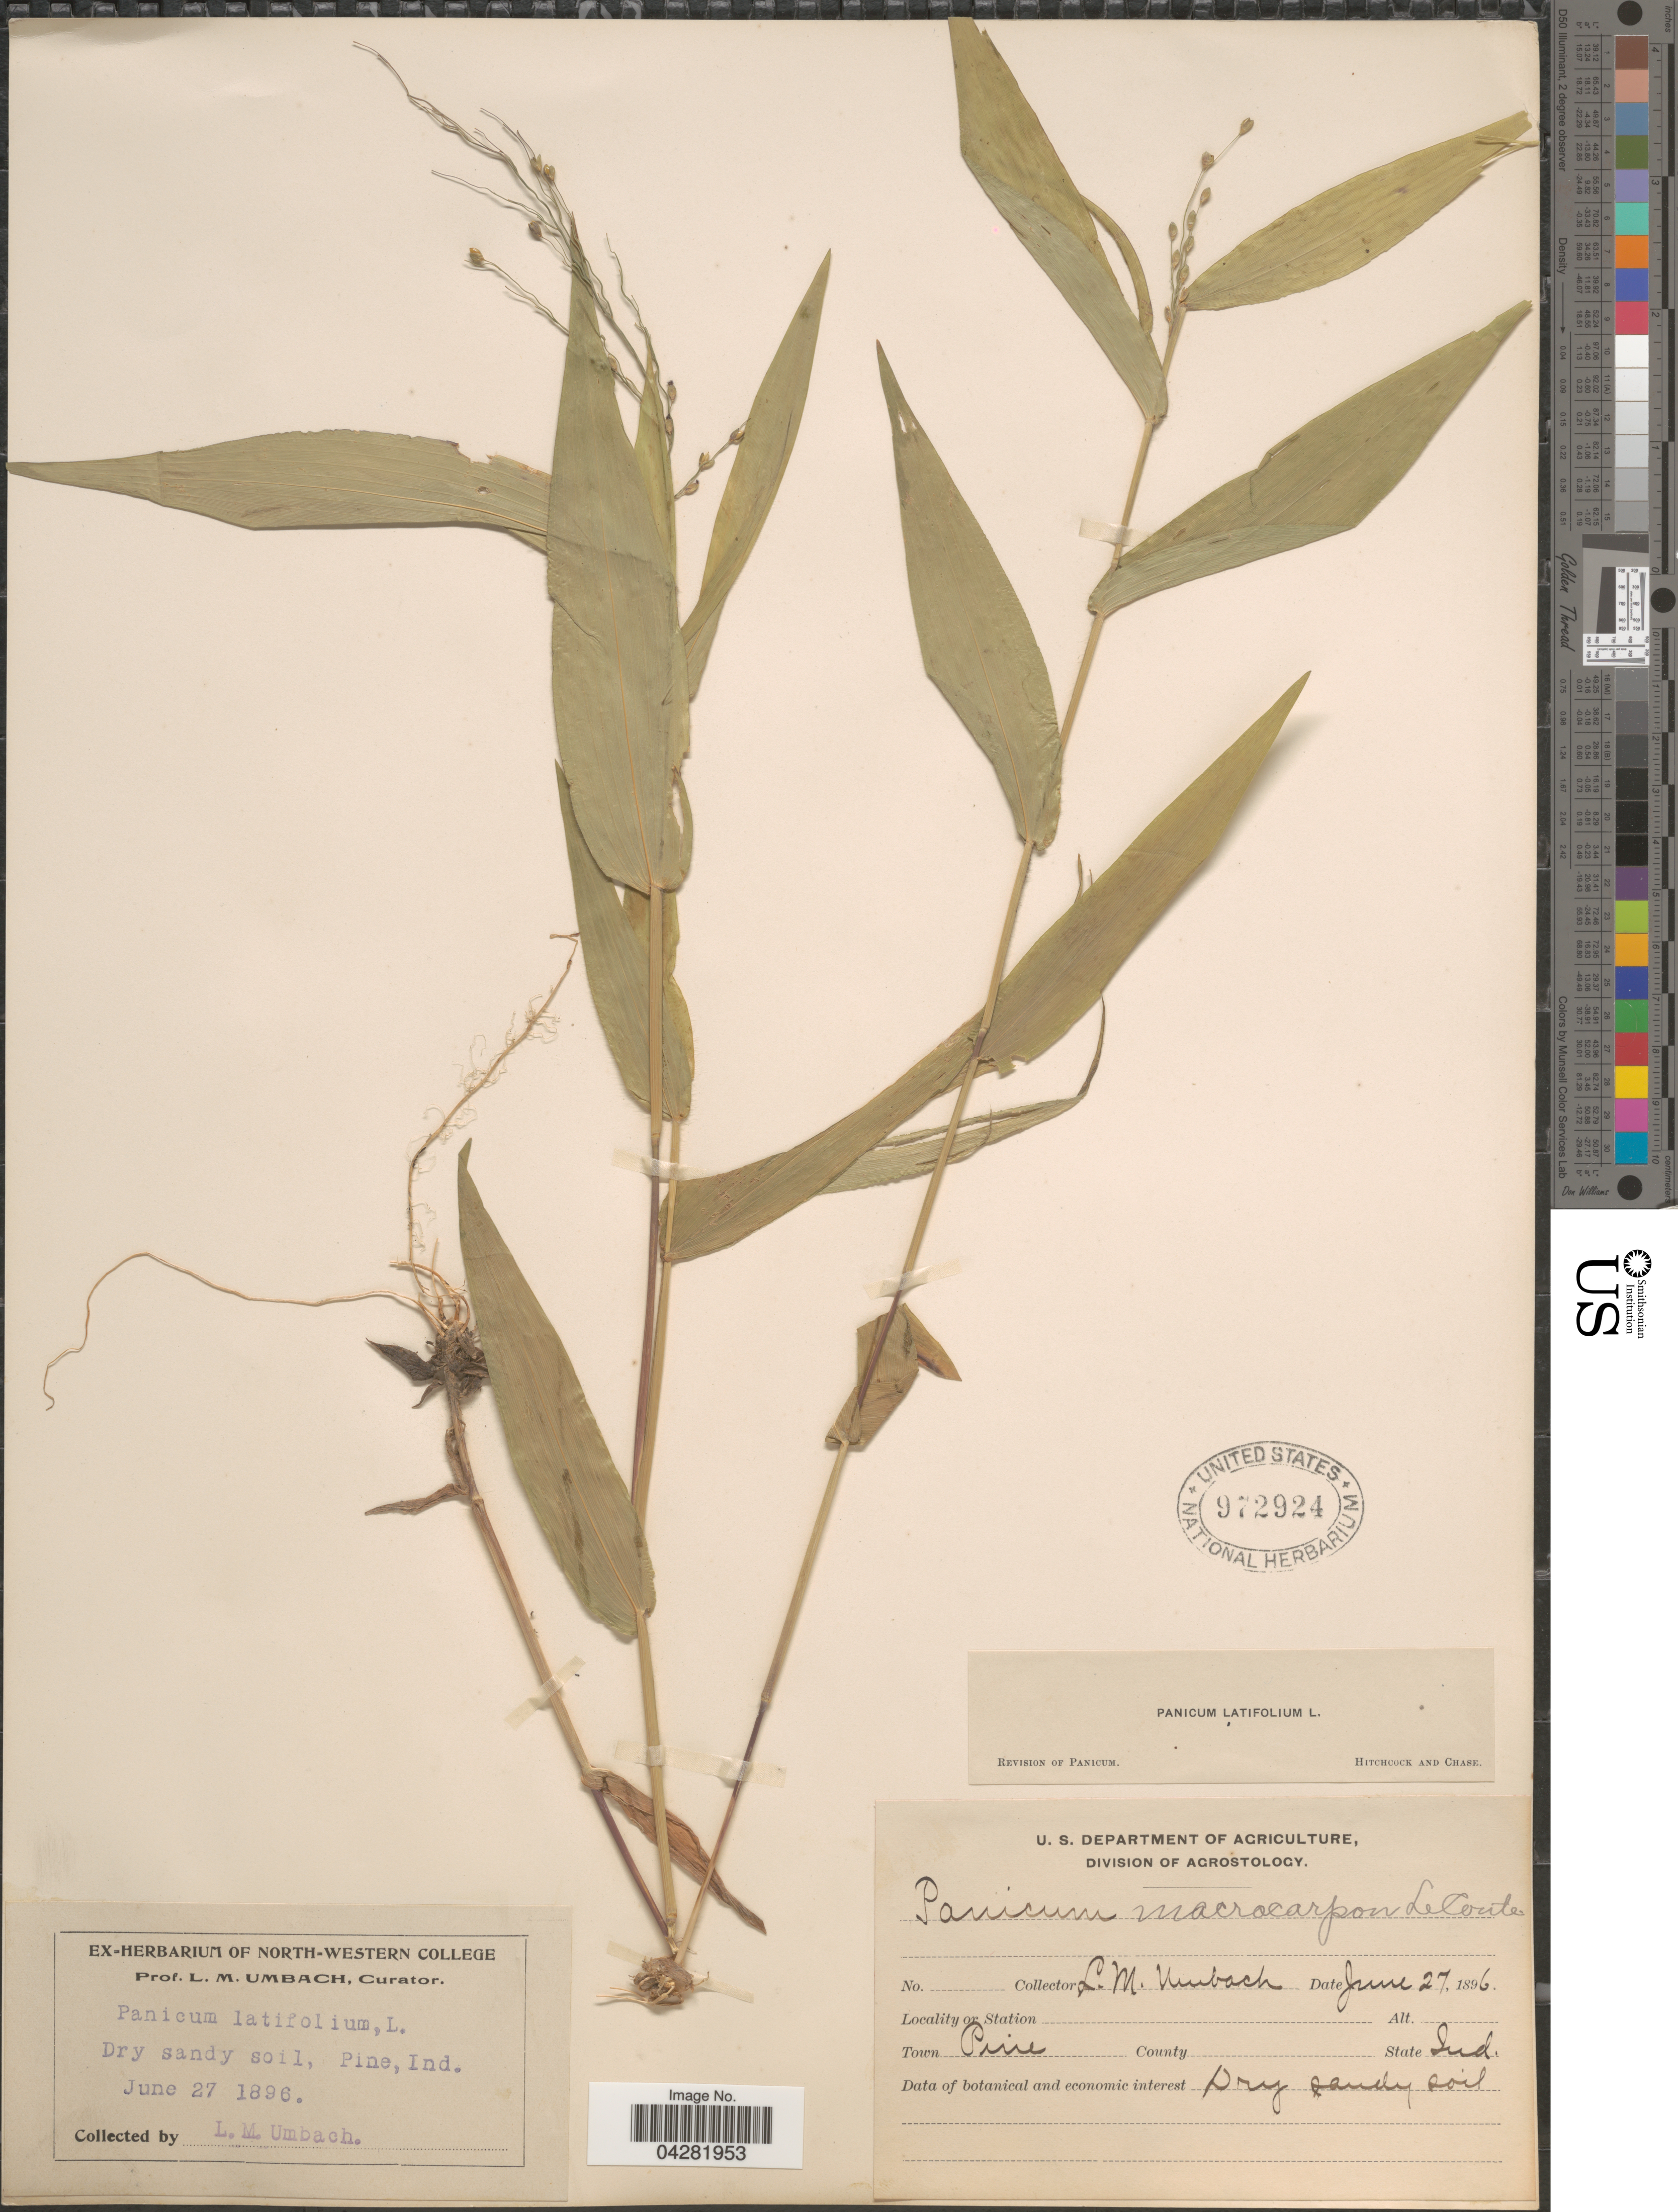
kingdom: Plantae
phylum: Tracheophyta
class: Liliopsida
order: Poales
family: Poaceae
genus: Dichanthelium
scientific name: Dichanthelium latifolium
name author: (L.) Harvill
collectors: L. M. Umbach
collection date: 1896-06-27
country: United States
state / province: Indiana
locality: Town Pine.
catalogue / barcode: US 972924